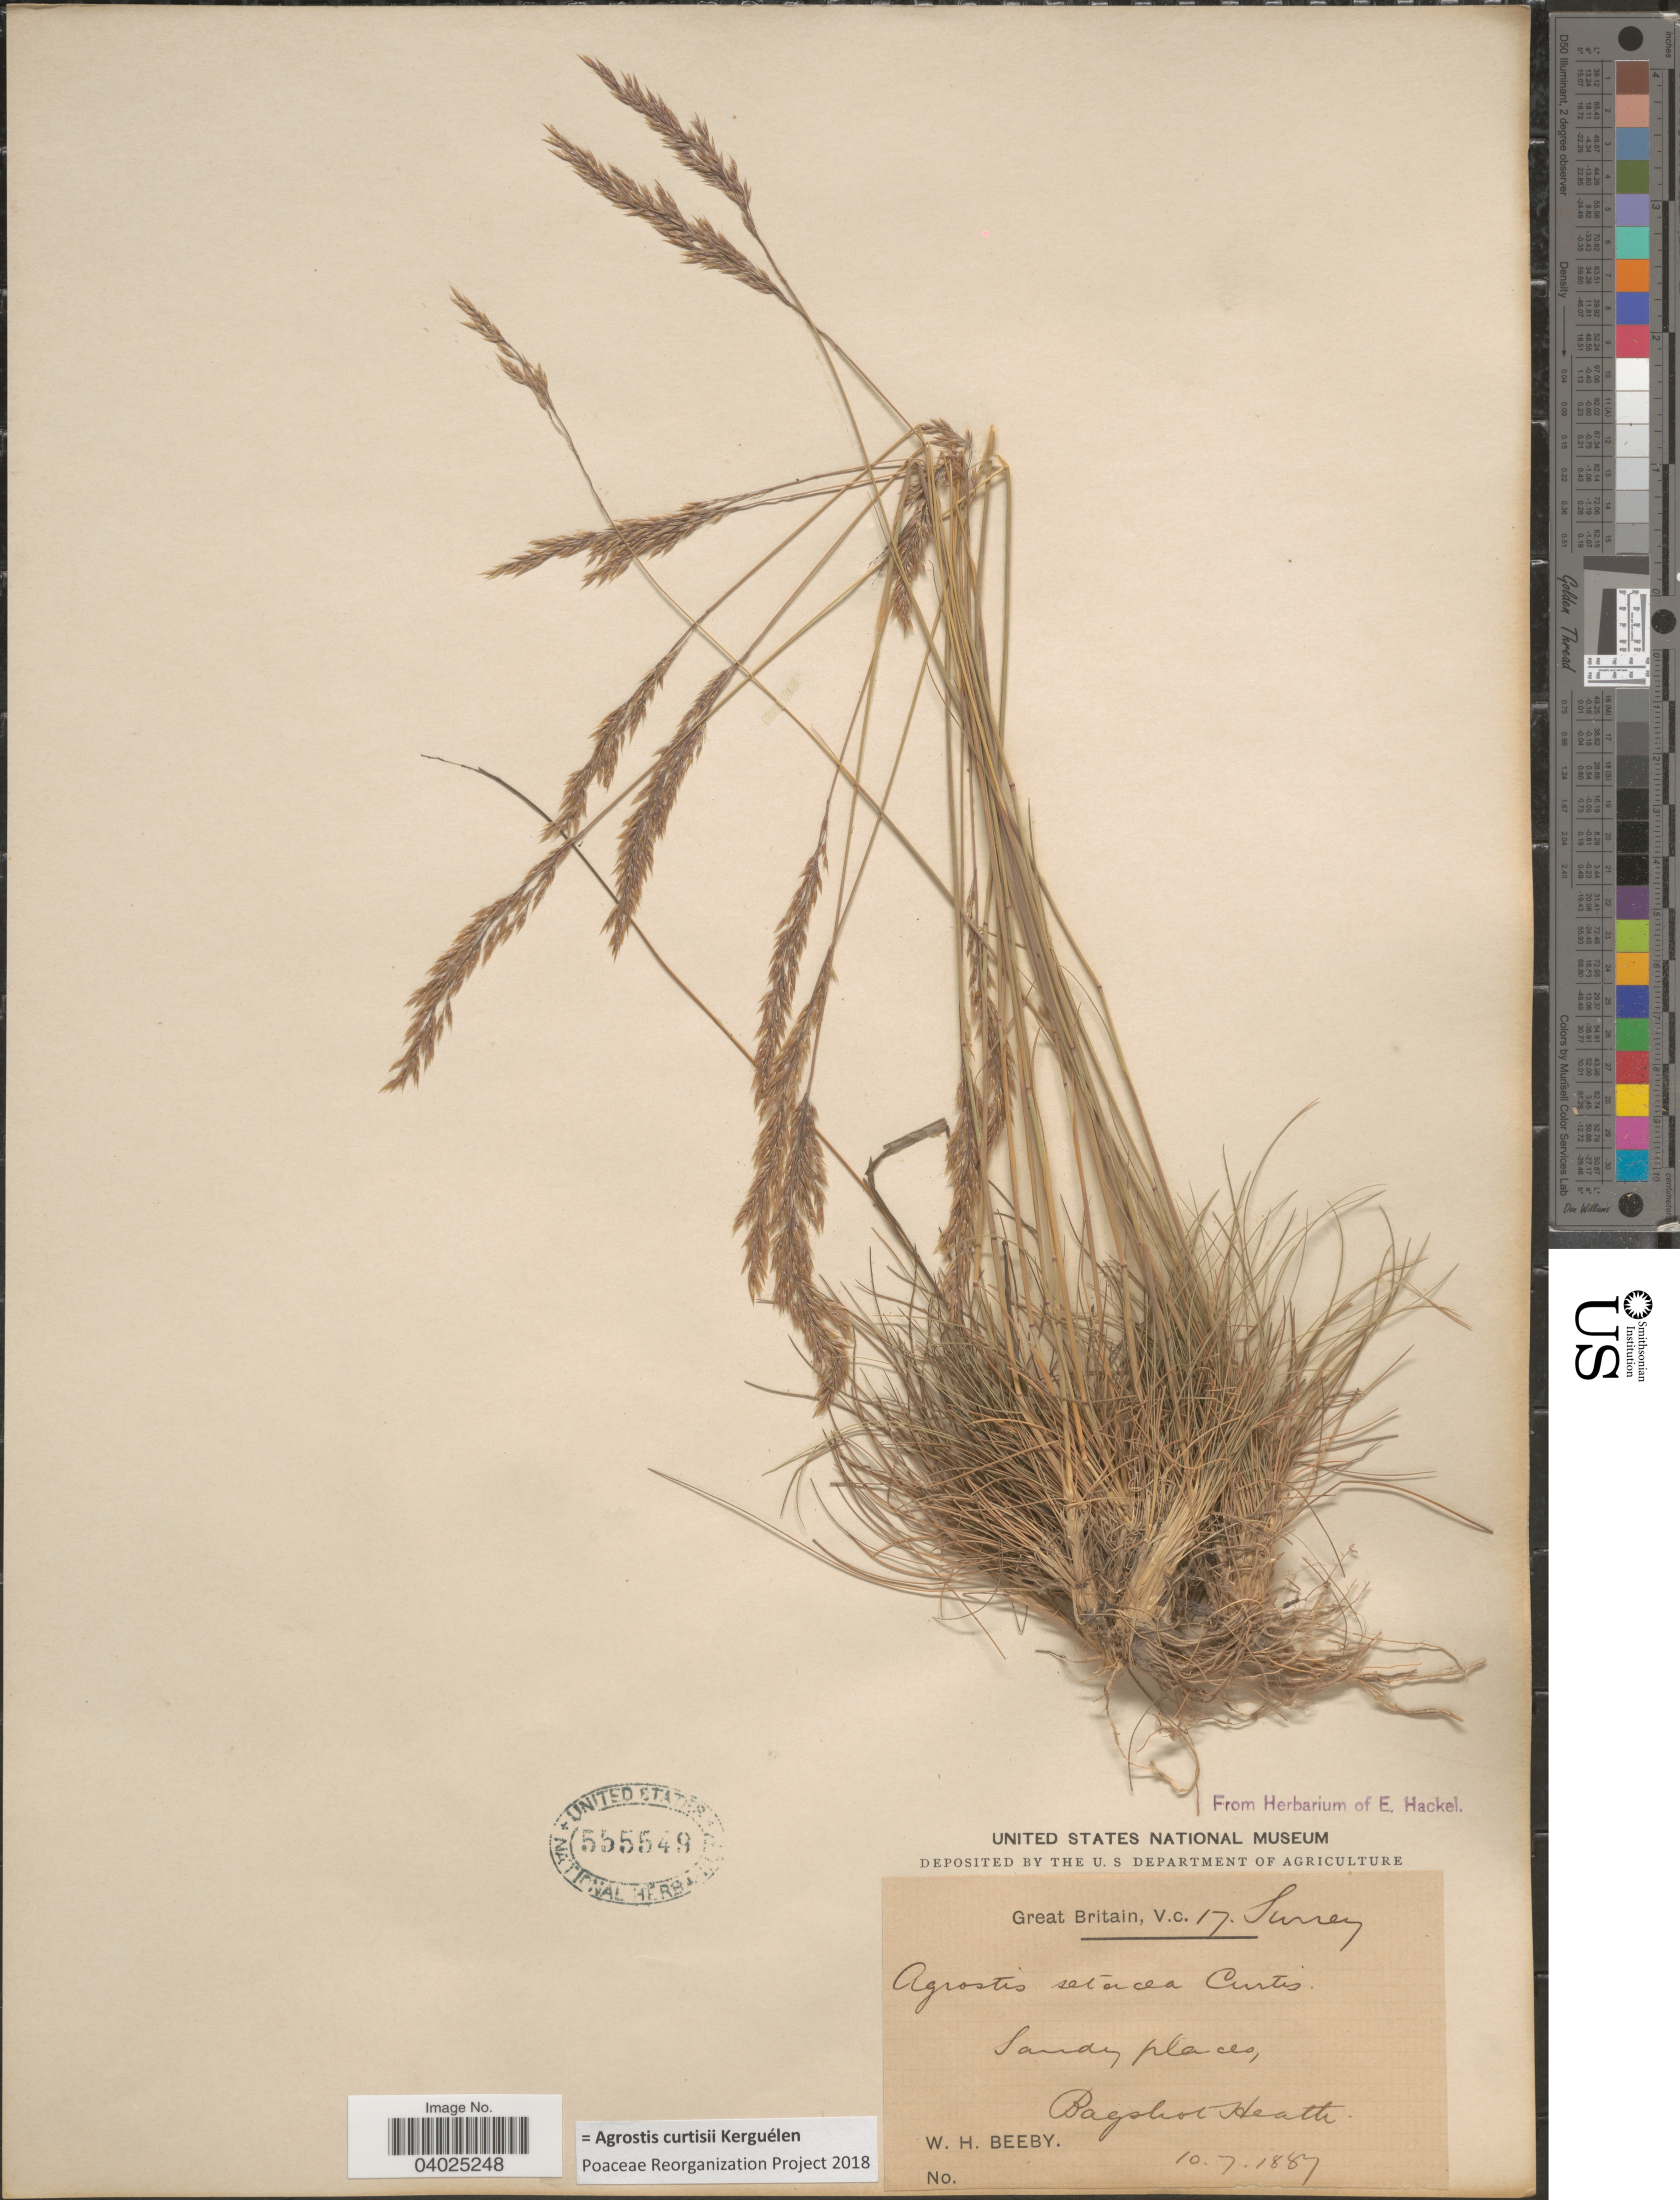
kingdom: Plantae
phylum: Tracheophyta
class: Liliopsida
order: Poales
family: Poaceae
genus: Alpagrostis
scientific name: Alpagrostis curtisii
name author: (Kerguélen) P.M. Peterson et al.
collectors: W. Beeby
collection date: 1887-07-10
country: United Kingdom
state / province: England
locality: Great Britain, V.c. 17. Surrey. Bagshot Heath.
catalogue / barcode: US 555549